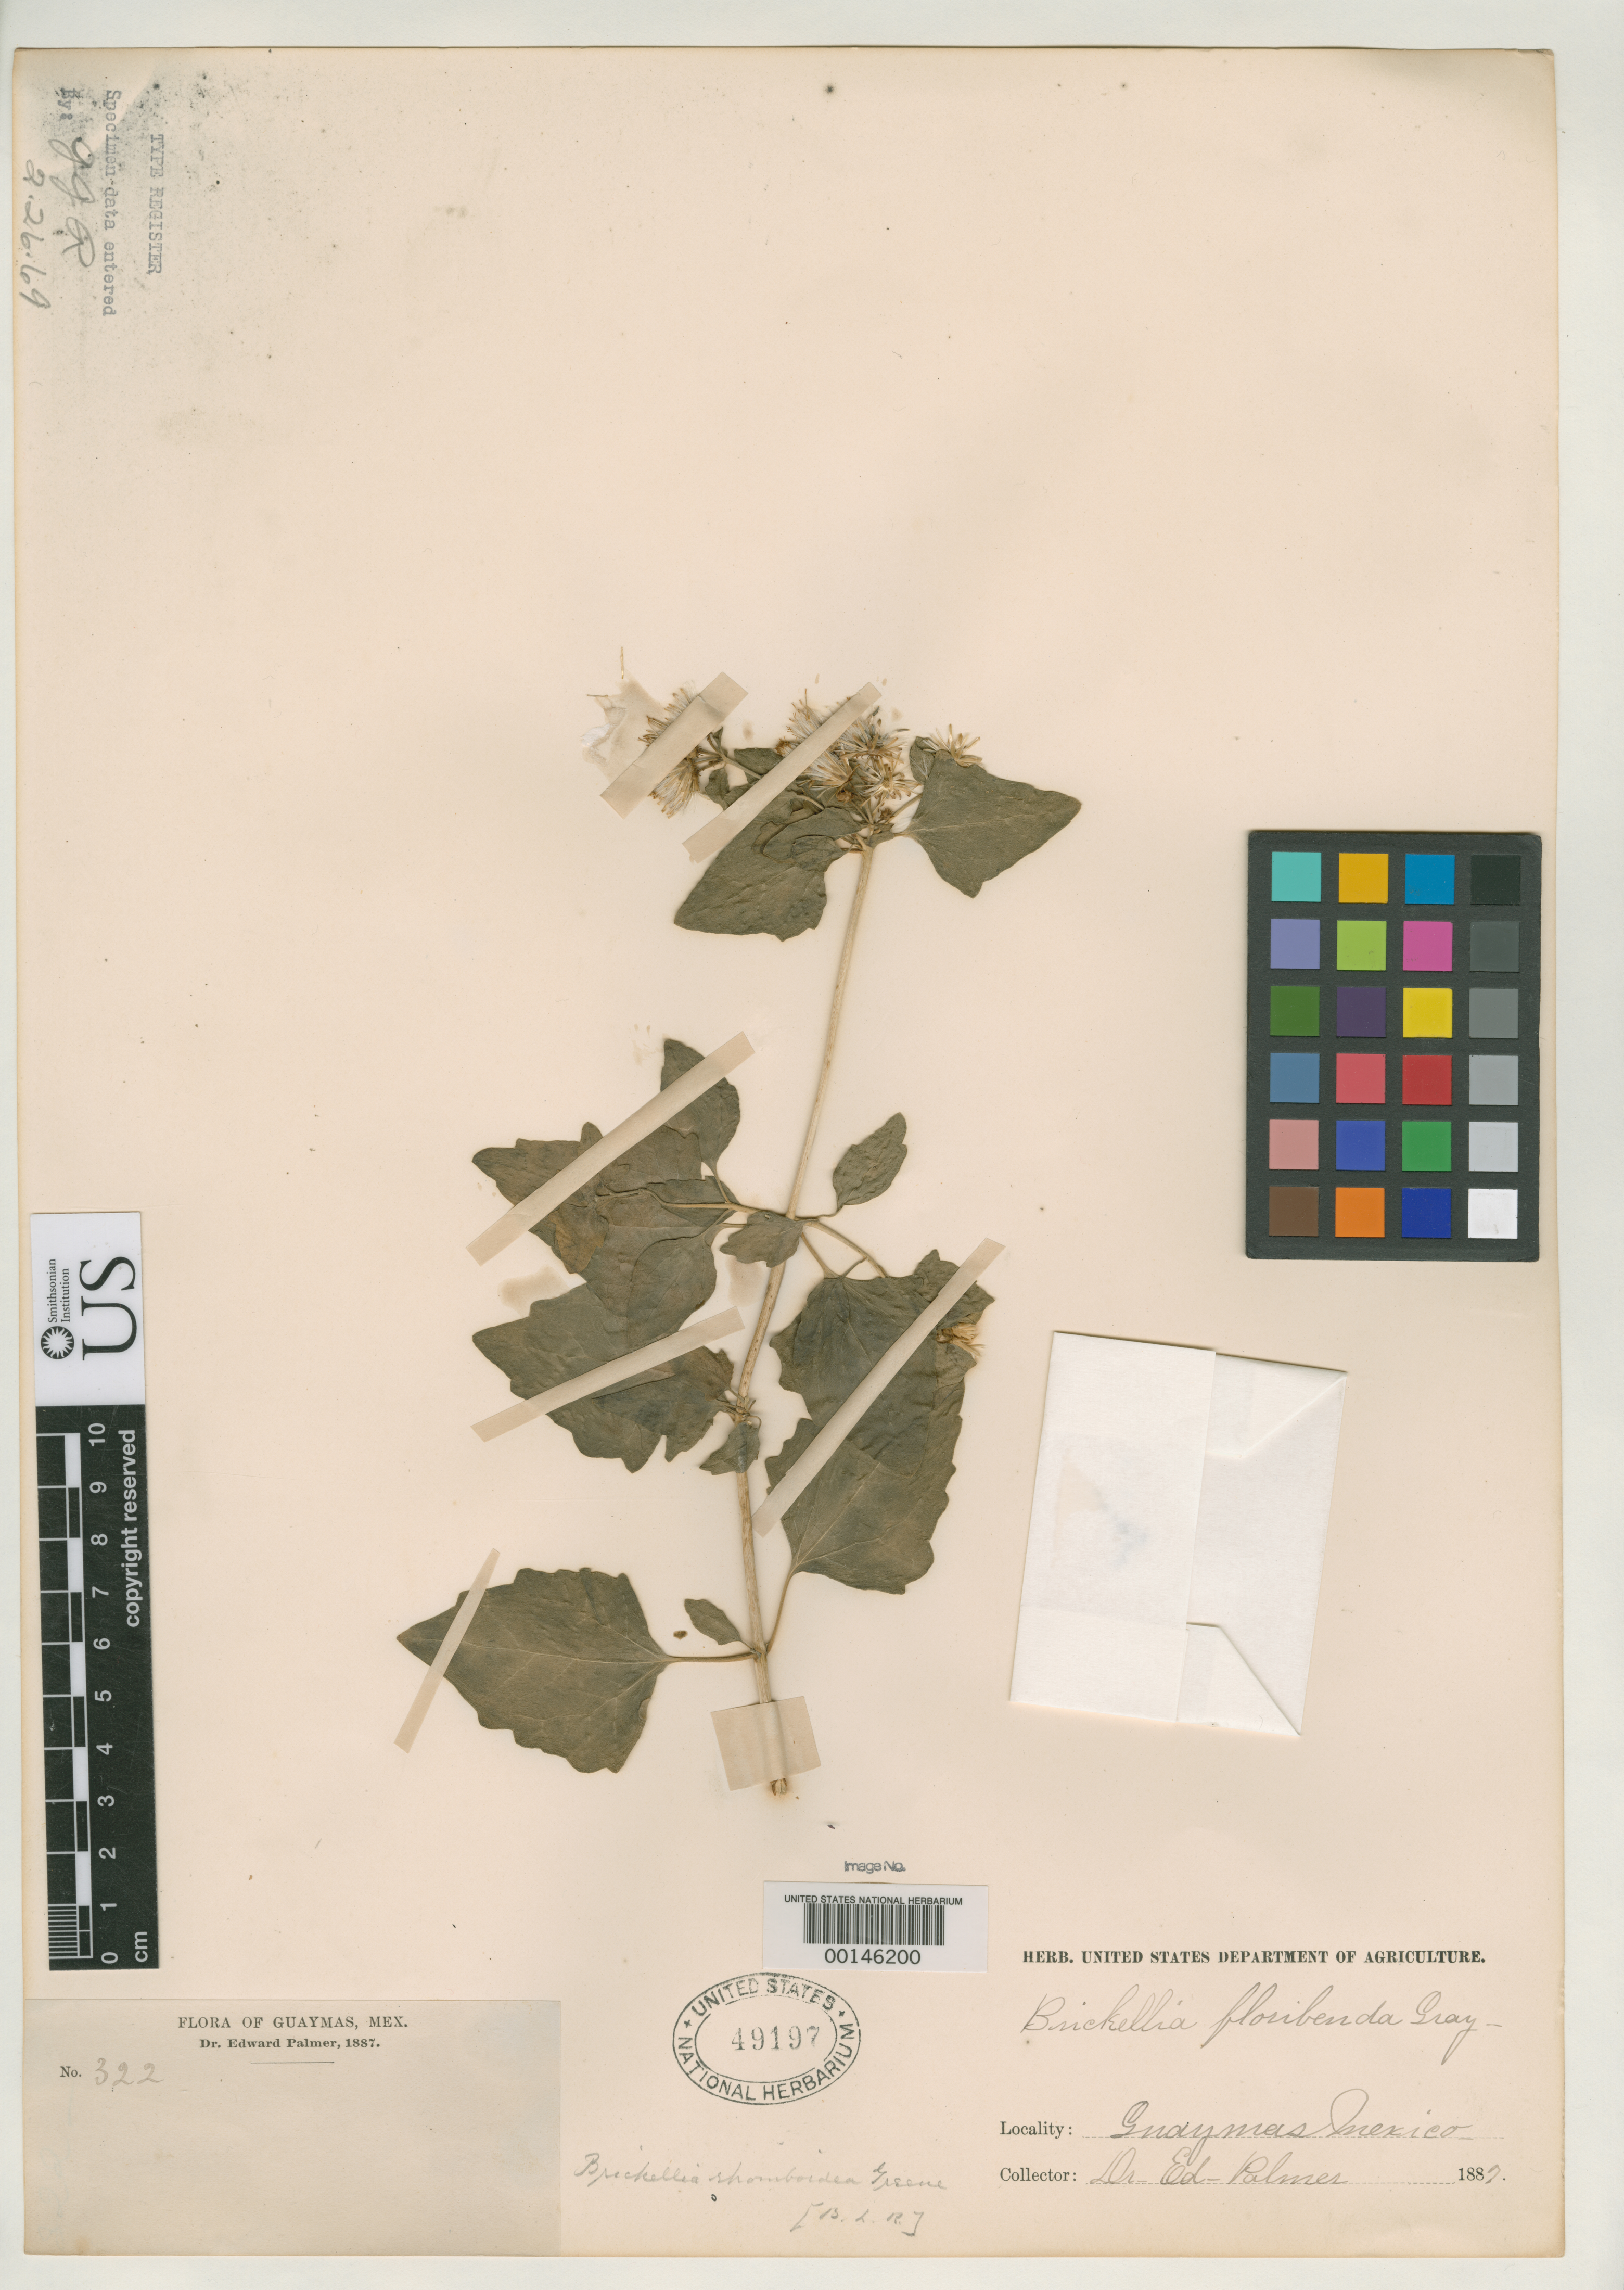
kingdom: Plantae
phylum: Tracheophyta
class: Magnoliopsida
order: Asterales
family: Asteraceae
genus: Brickellia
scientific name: Brickellia rhomboidea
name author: Greene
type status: Isosyntype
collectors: E. Palmer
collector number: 322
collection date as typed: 1887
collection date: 1887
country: Mexico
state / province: Sonora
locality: Guaymas, Gulf of California.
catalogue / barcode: US 49197